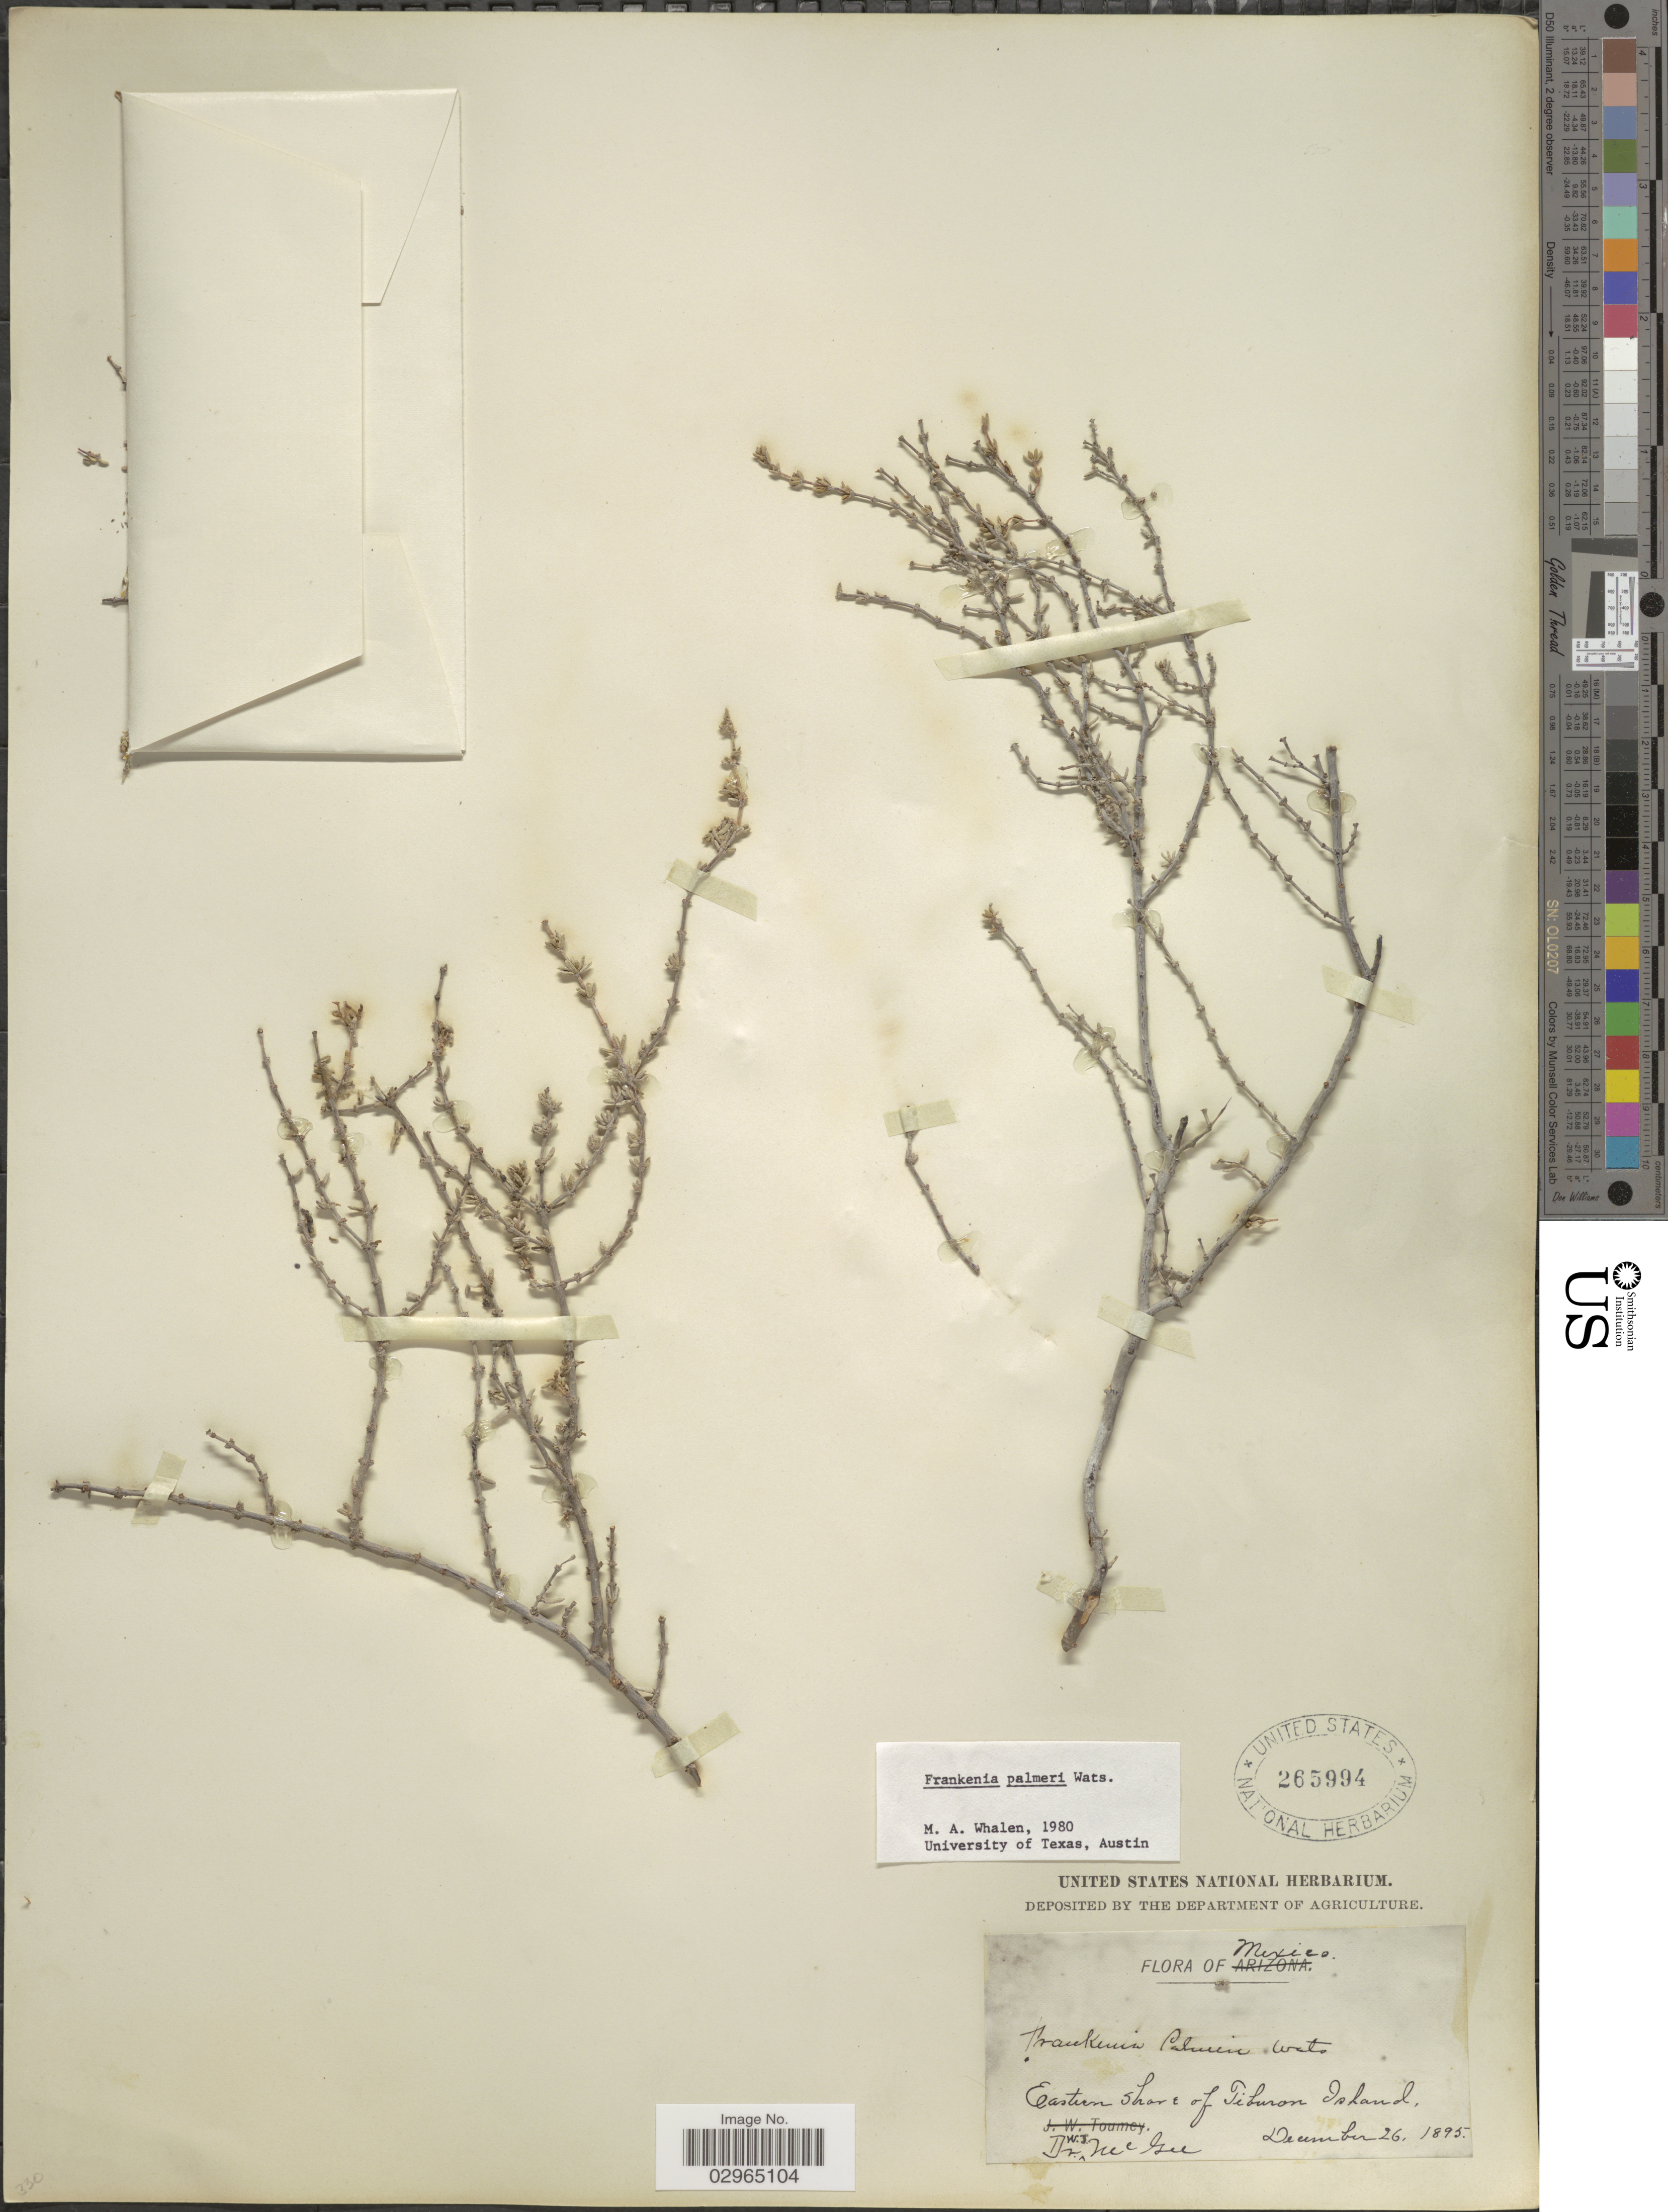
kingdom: Plantae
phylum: Tracheophyta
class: Magnoliopsida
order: Caryophyllales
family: Frankeniaceae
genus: Frankenia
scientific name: Frankenia palmeri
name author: S. Watson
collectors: W. Mcgee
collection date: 1895-12-26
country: Mexico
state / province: Sonora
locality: Eastern Shore of Tiburon Island.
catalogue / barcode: US 265994